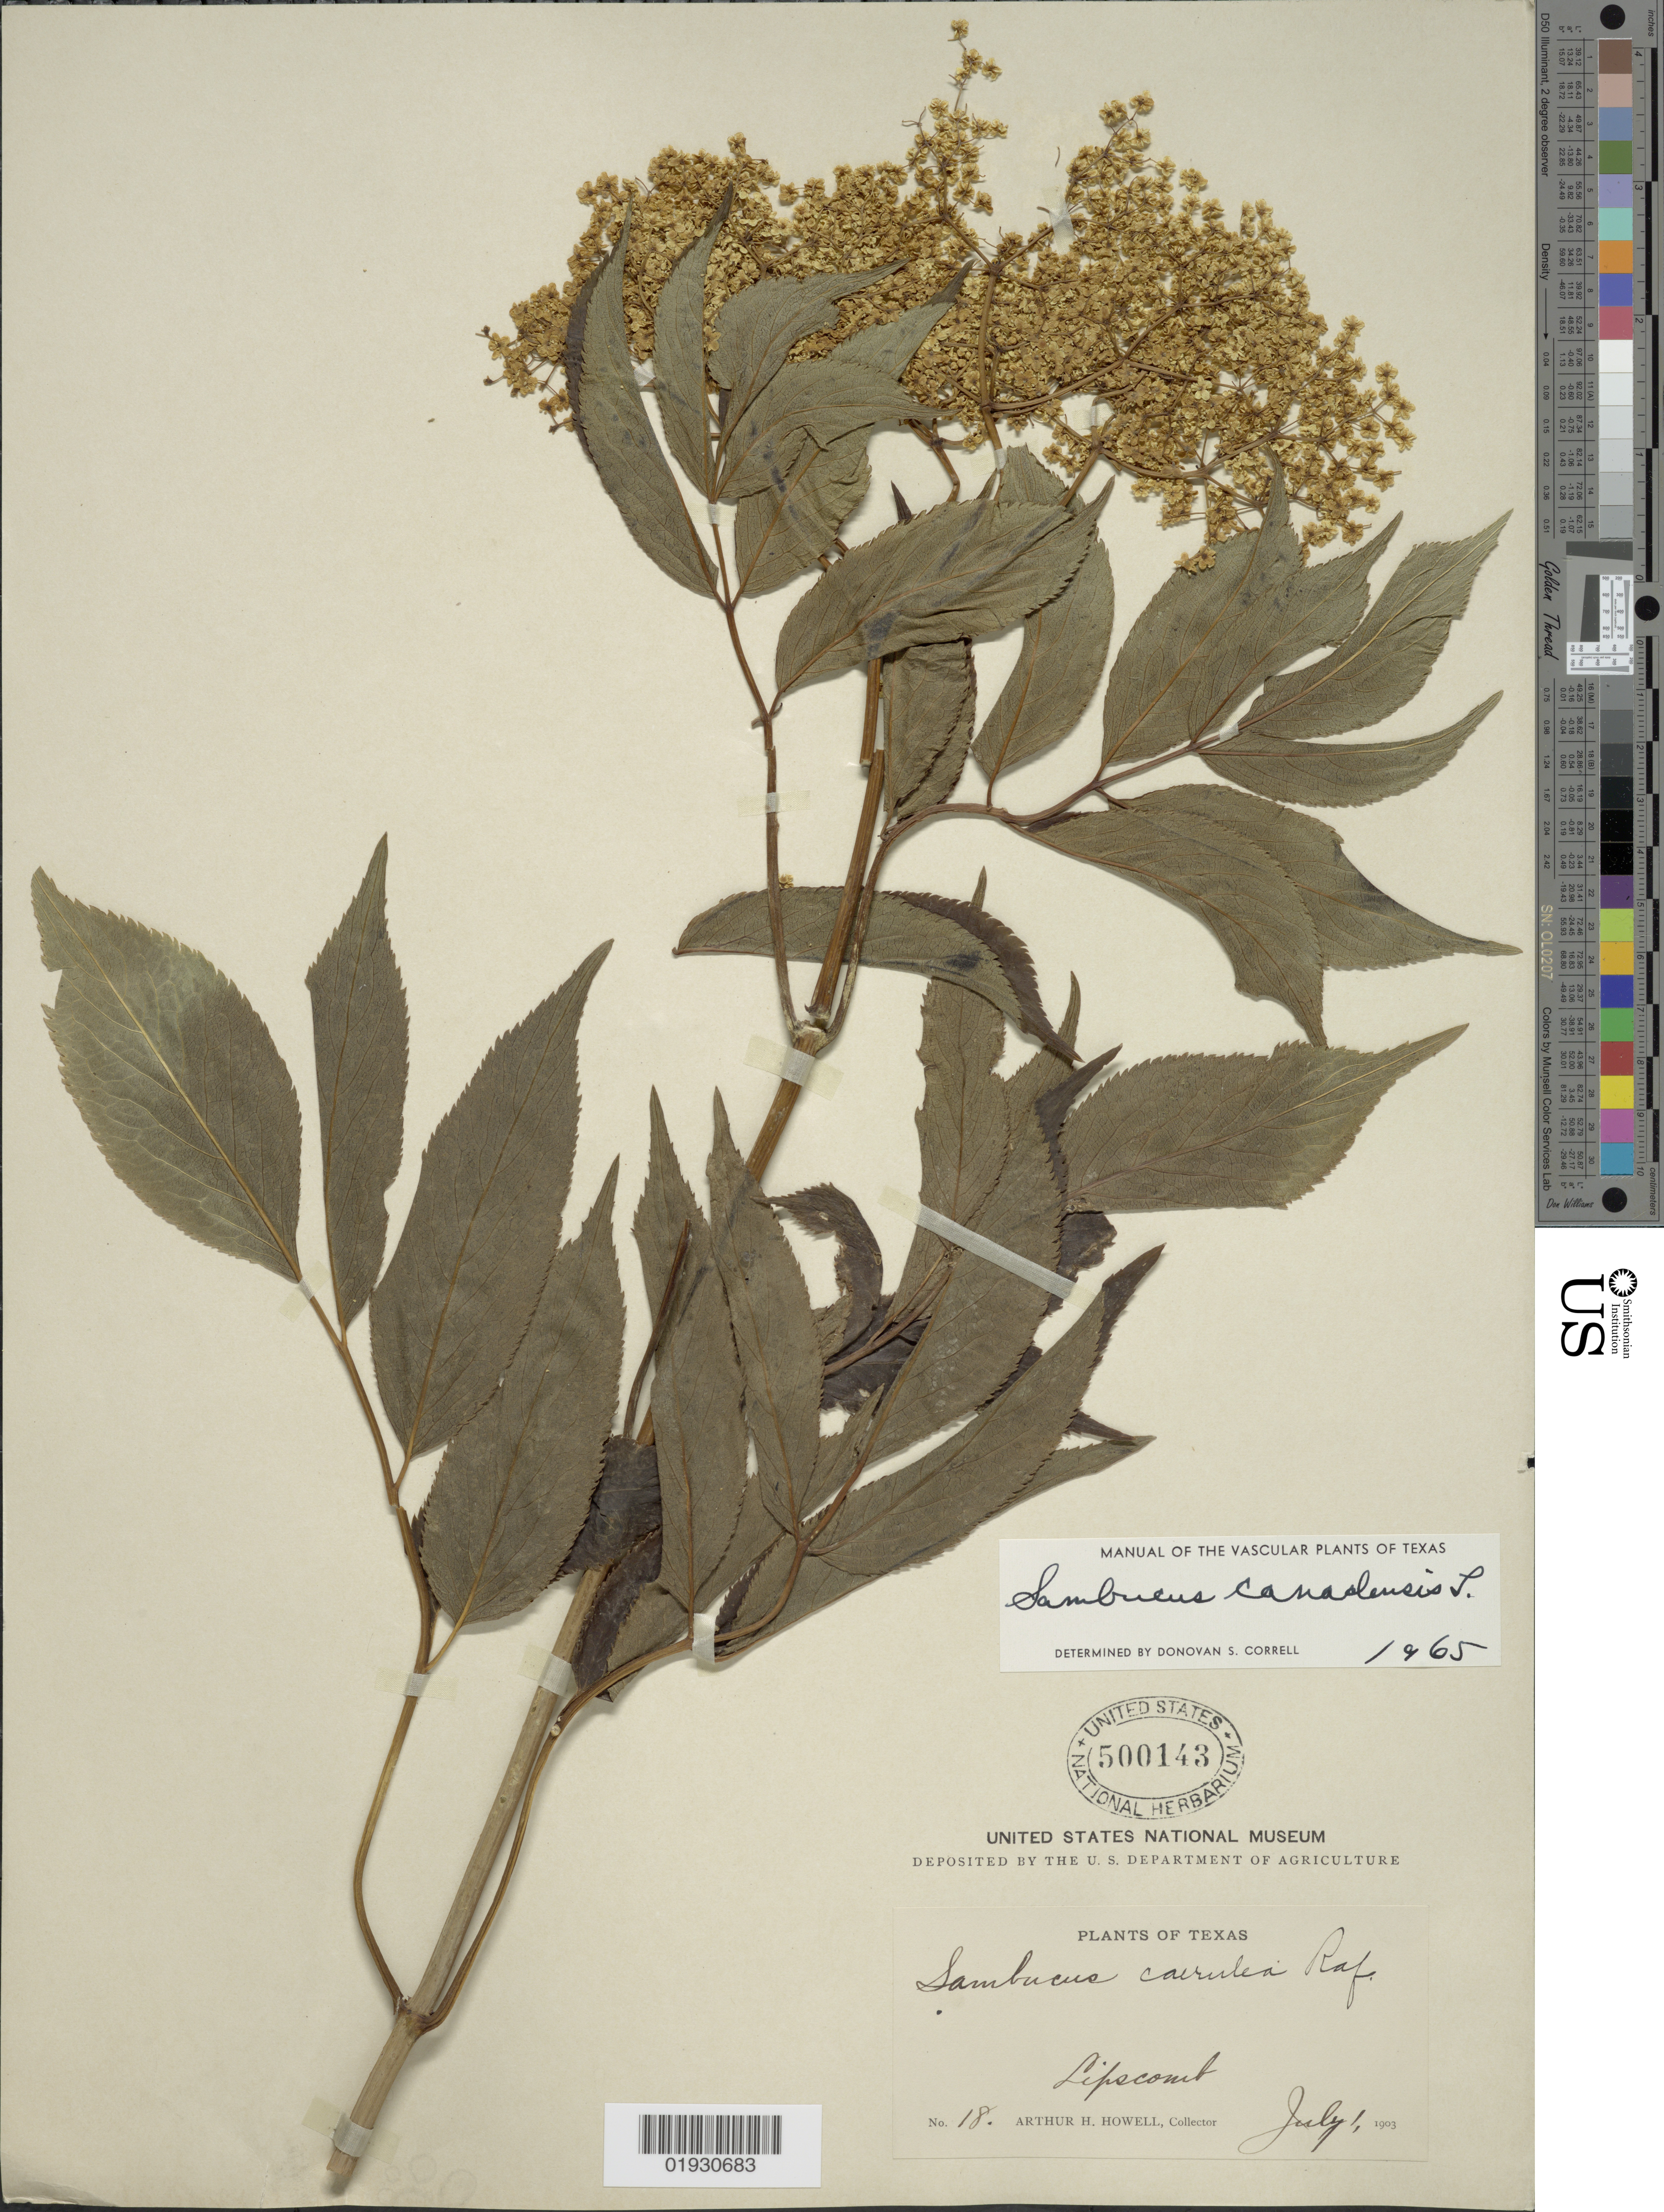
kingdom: Plantae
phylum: Tracheophyta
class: Magnoliopsida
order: Dipsacales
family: Viburnaceae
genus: Sambucus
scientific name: Sambucus canadensis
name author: L.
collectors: A. Howell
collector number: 18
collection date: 1903-07-01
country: United States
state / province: Texas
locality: Lipscomb.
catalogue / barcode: US 500143